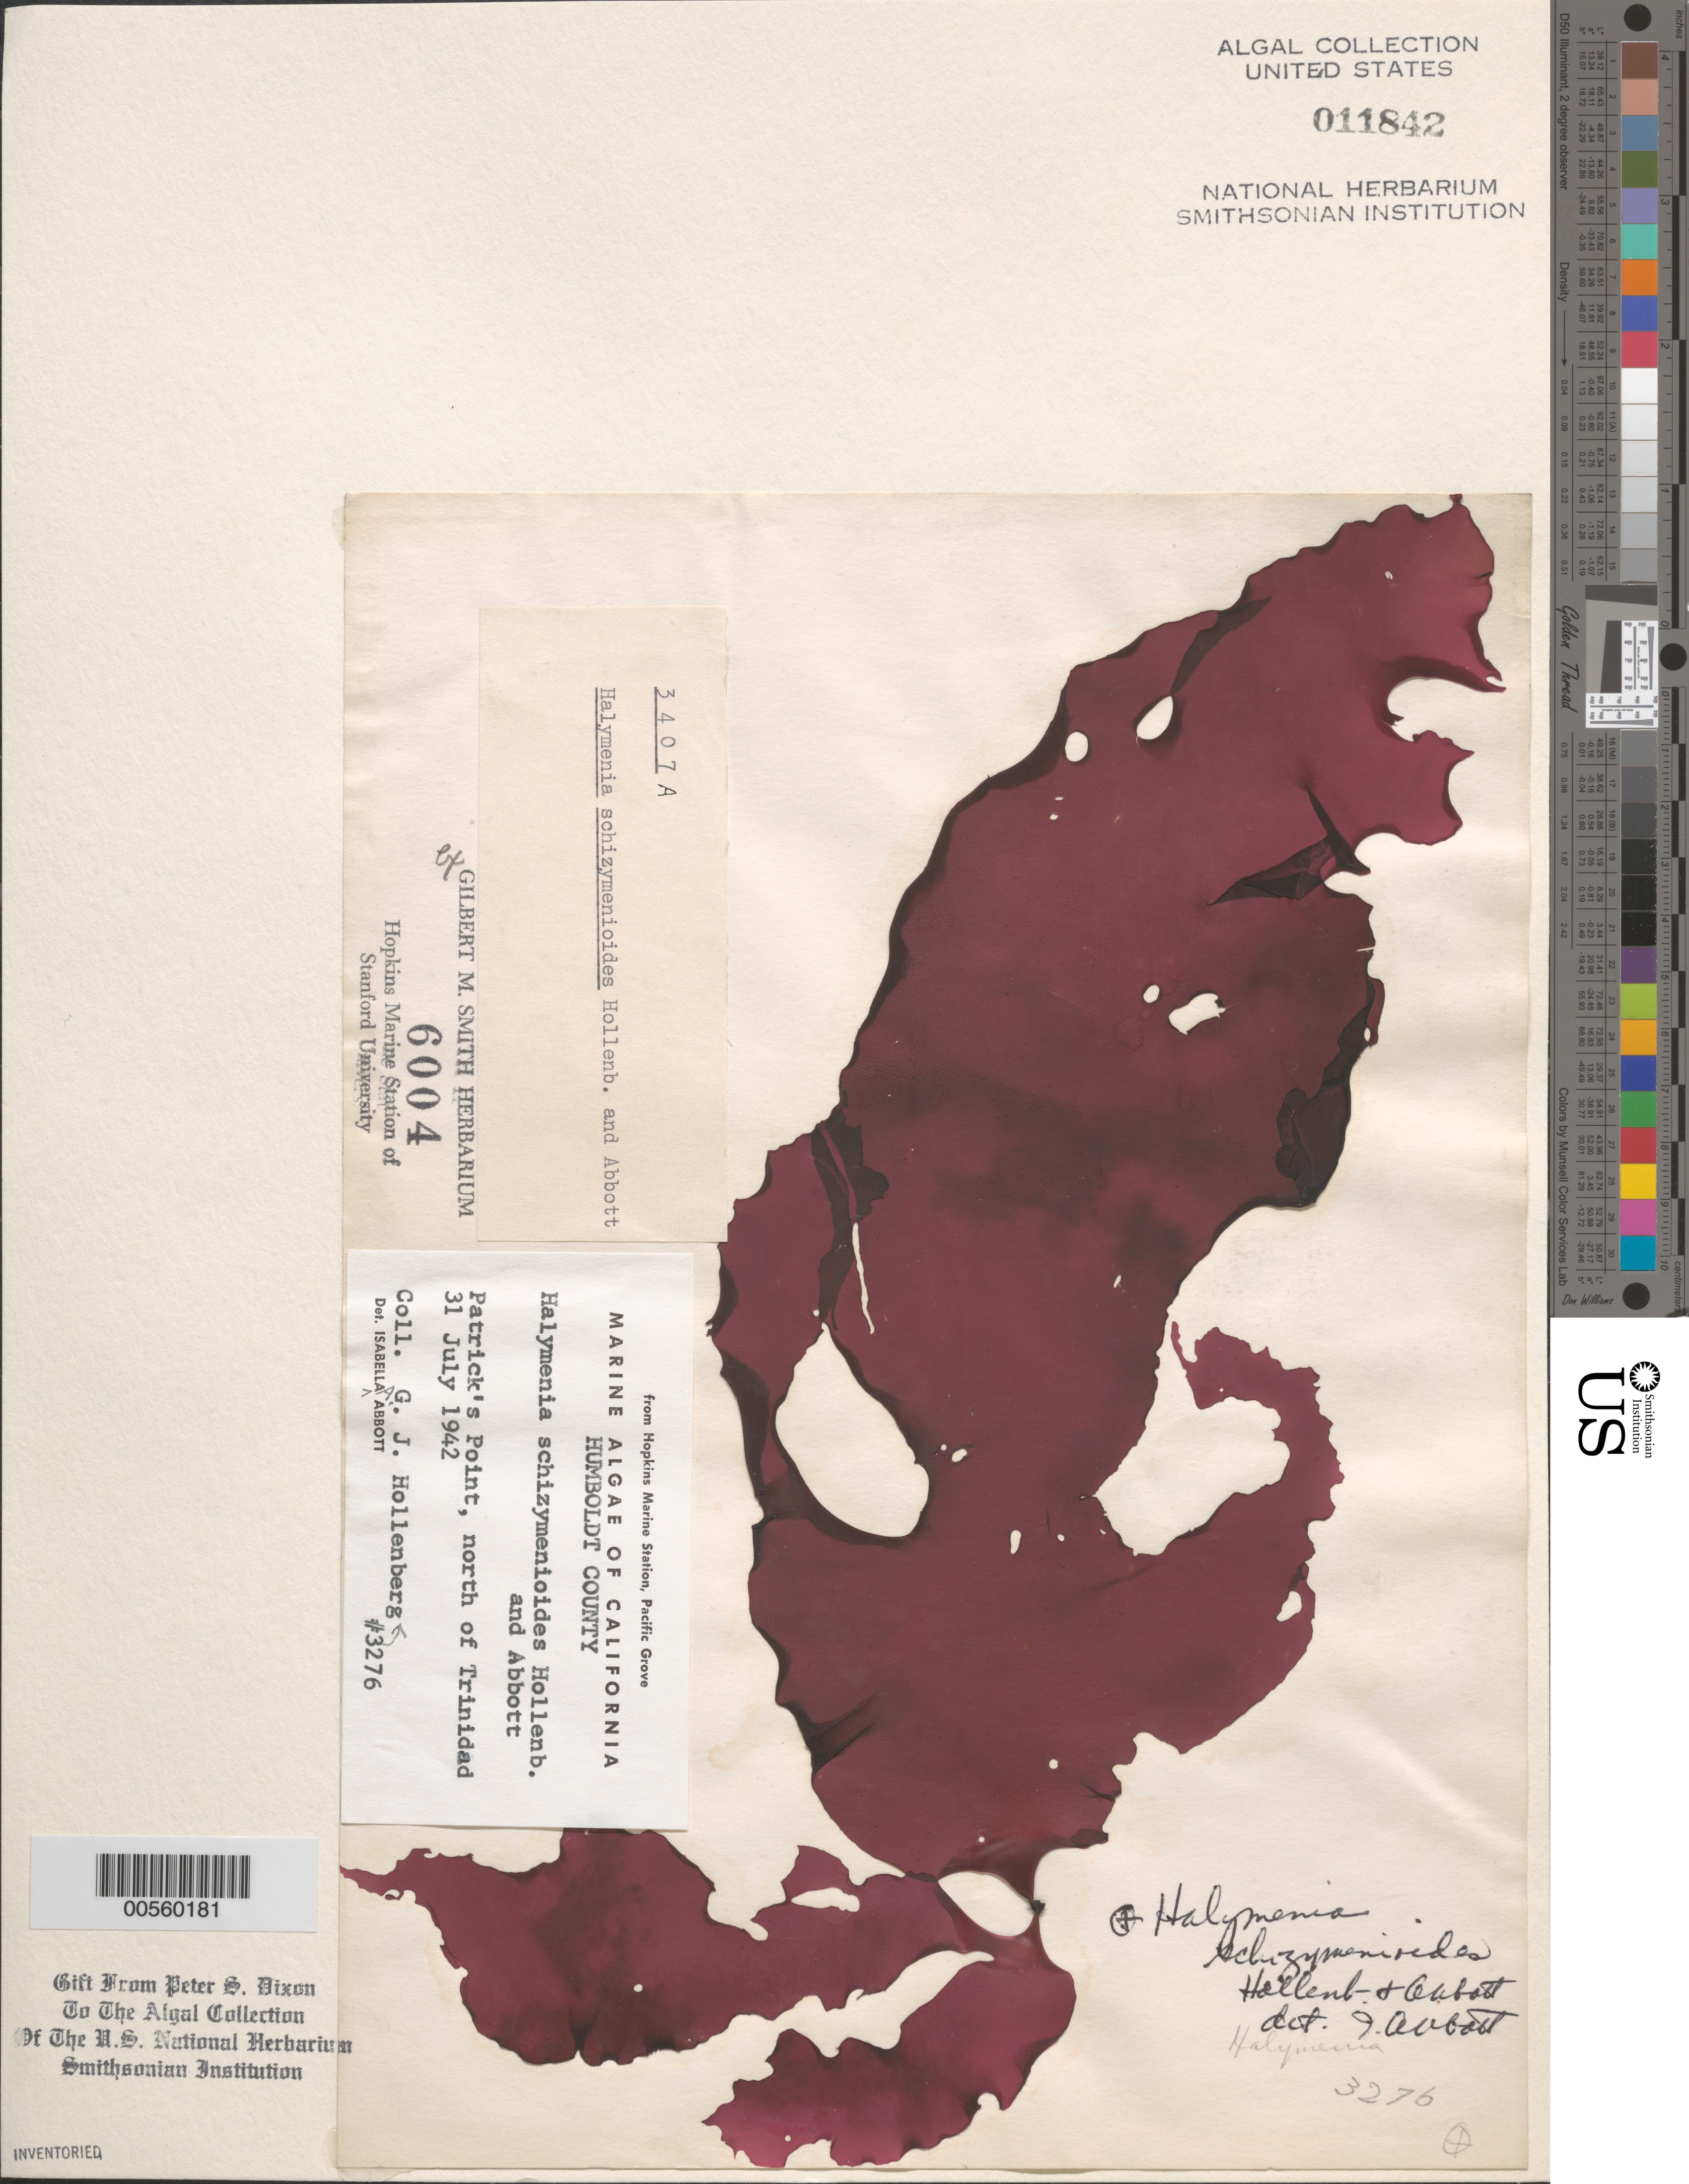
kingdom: Plantae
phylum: Rhodophyta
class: Florideophyceae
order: Halymeniales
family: Halymeniaceae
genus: Halymenia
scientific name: Halymenia schizymenioides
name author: Hollenb. & I.A. Abbott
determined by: Abbott, Isabella A.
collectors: G. Hollenberg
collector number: GJH 3276 & PSD 3407A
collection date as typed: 31 Jul 1942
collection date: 1942-07-31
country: United States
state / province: California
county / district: Humboldt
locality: Patrick's Point, north of Trinidad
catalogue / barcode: US 11842